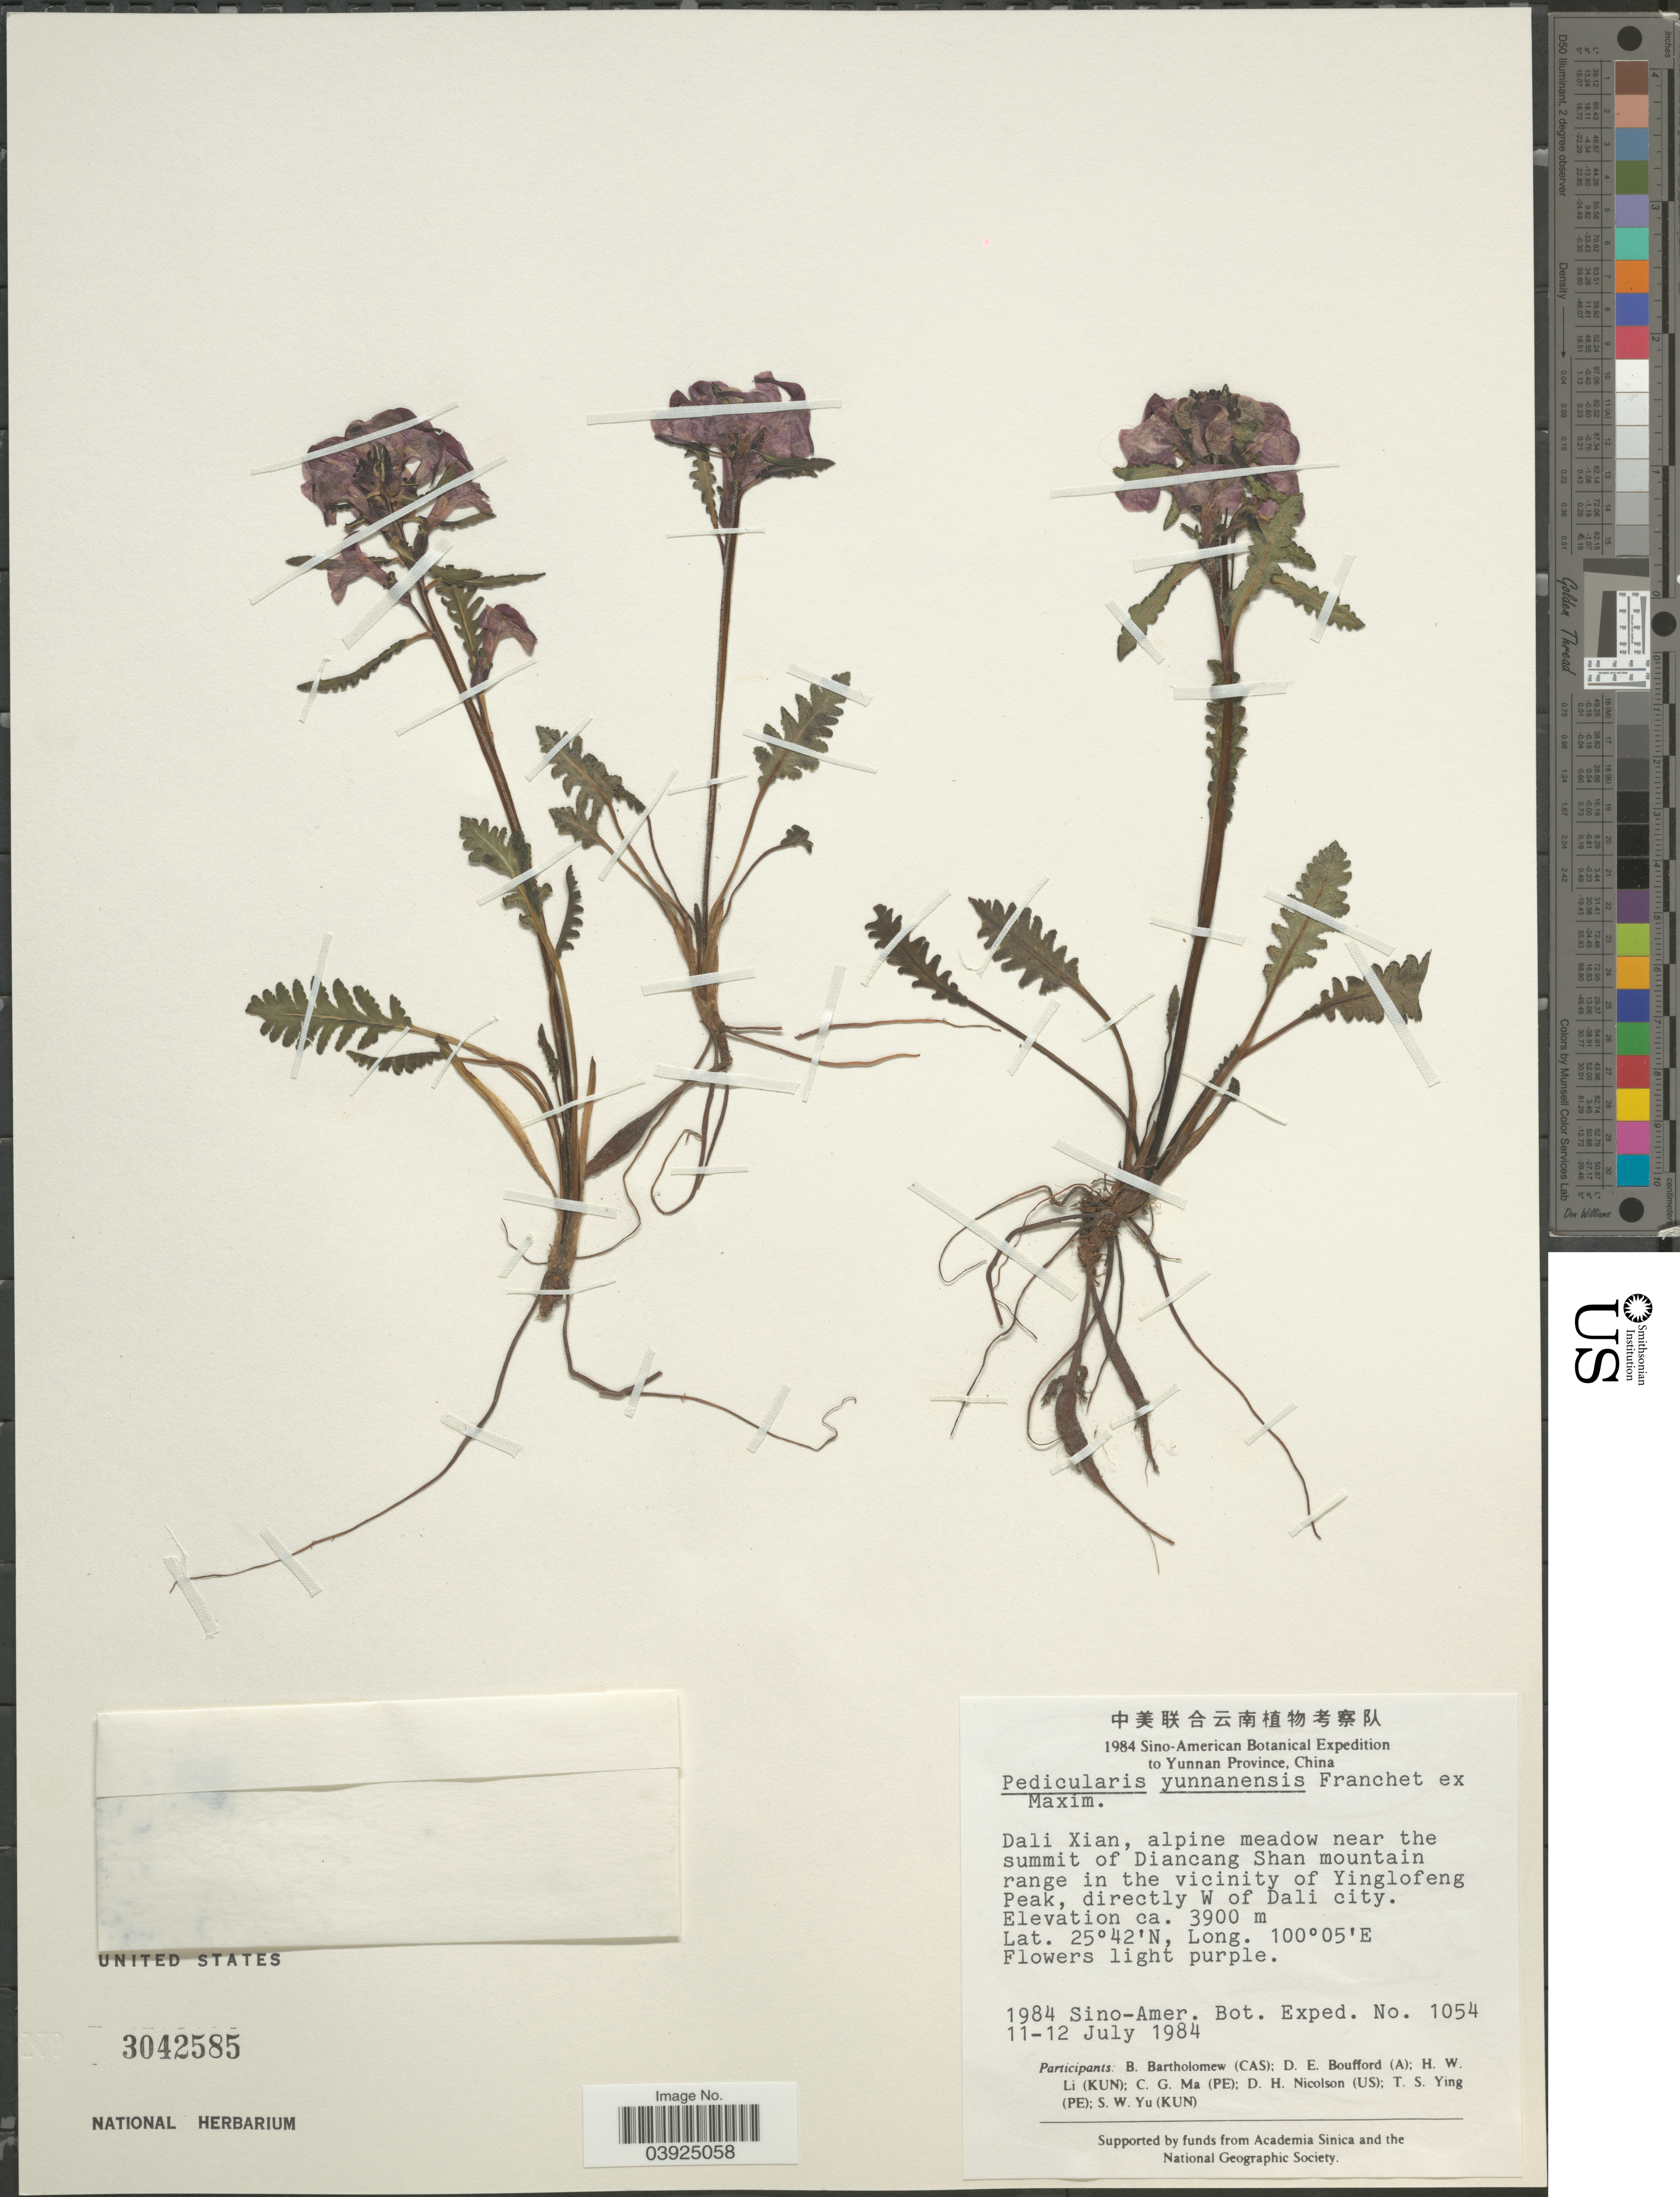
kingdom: Plantae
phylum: Tracheophyta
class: Magnoliopsida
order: Lamiales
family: Orobanchaceae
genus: Pedicularis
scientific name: Pedicularis yunnanensis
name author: Franch. ex Maxim.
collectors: Sino-Amer. Bot. Exped. 1984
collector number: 1054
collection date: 1984-07-11/1984-07-12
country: China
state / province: Yunnan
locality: Dali Xian, alpine meadow near the summit of Diancang Shan mountain range in the vicinity of Yinglofeng Peak, directly W of Dali city.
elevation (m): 3900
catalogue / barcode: US 3042585